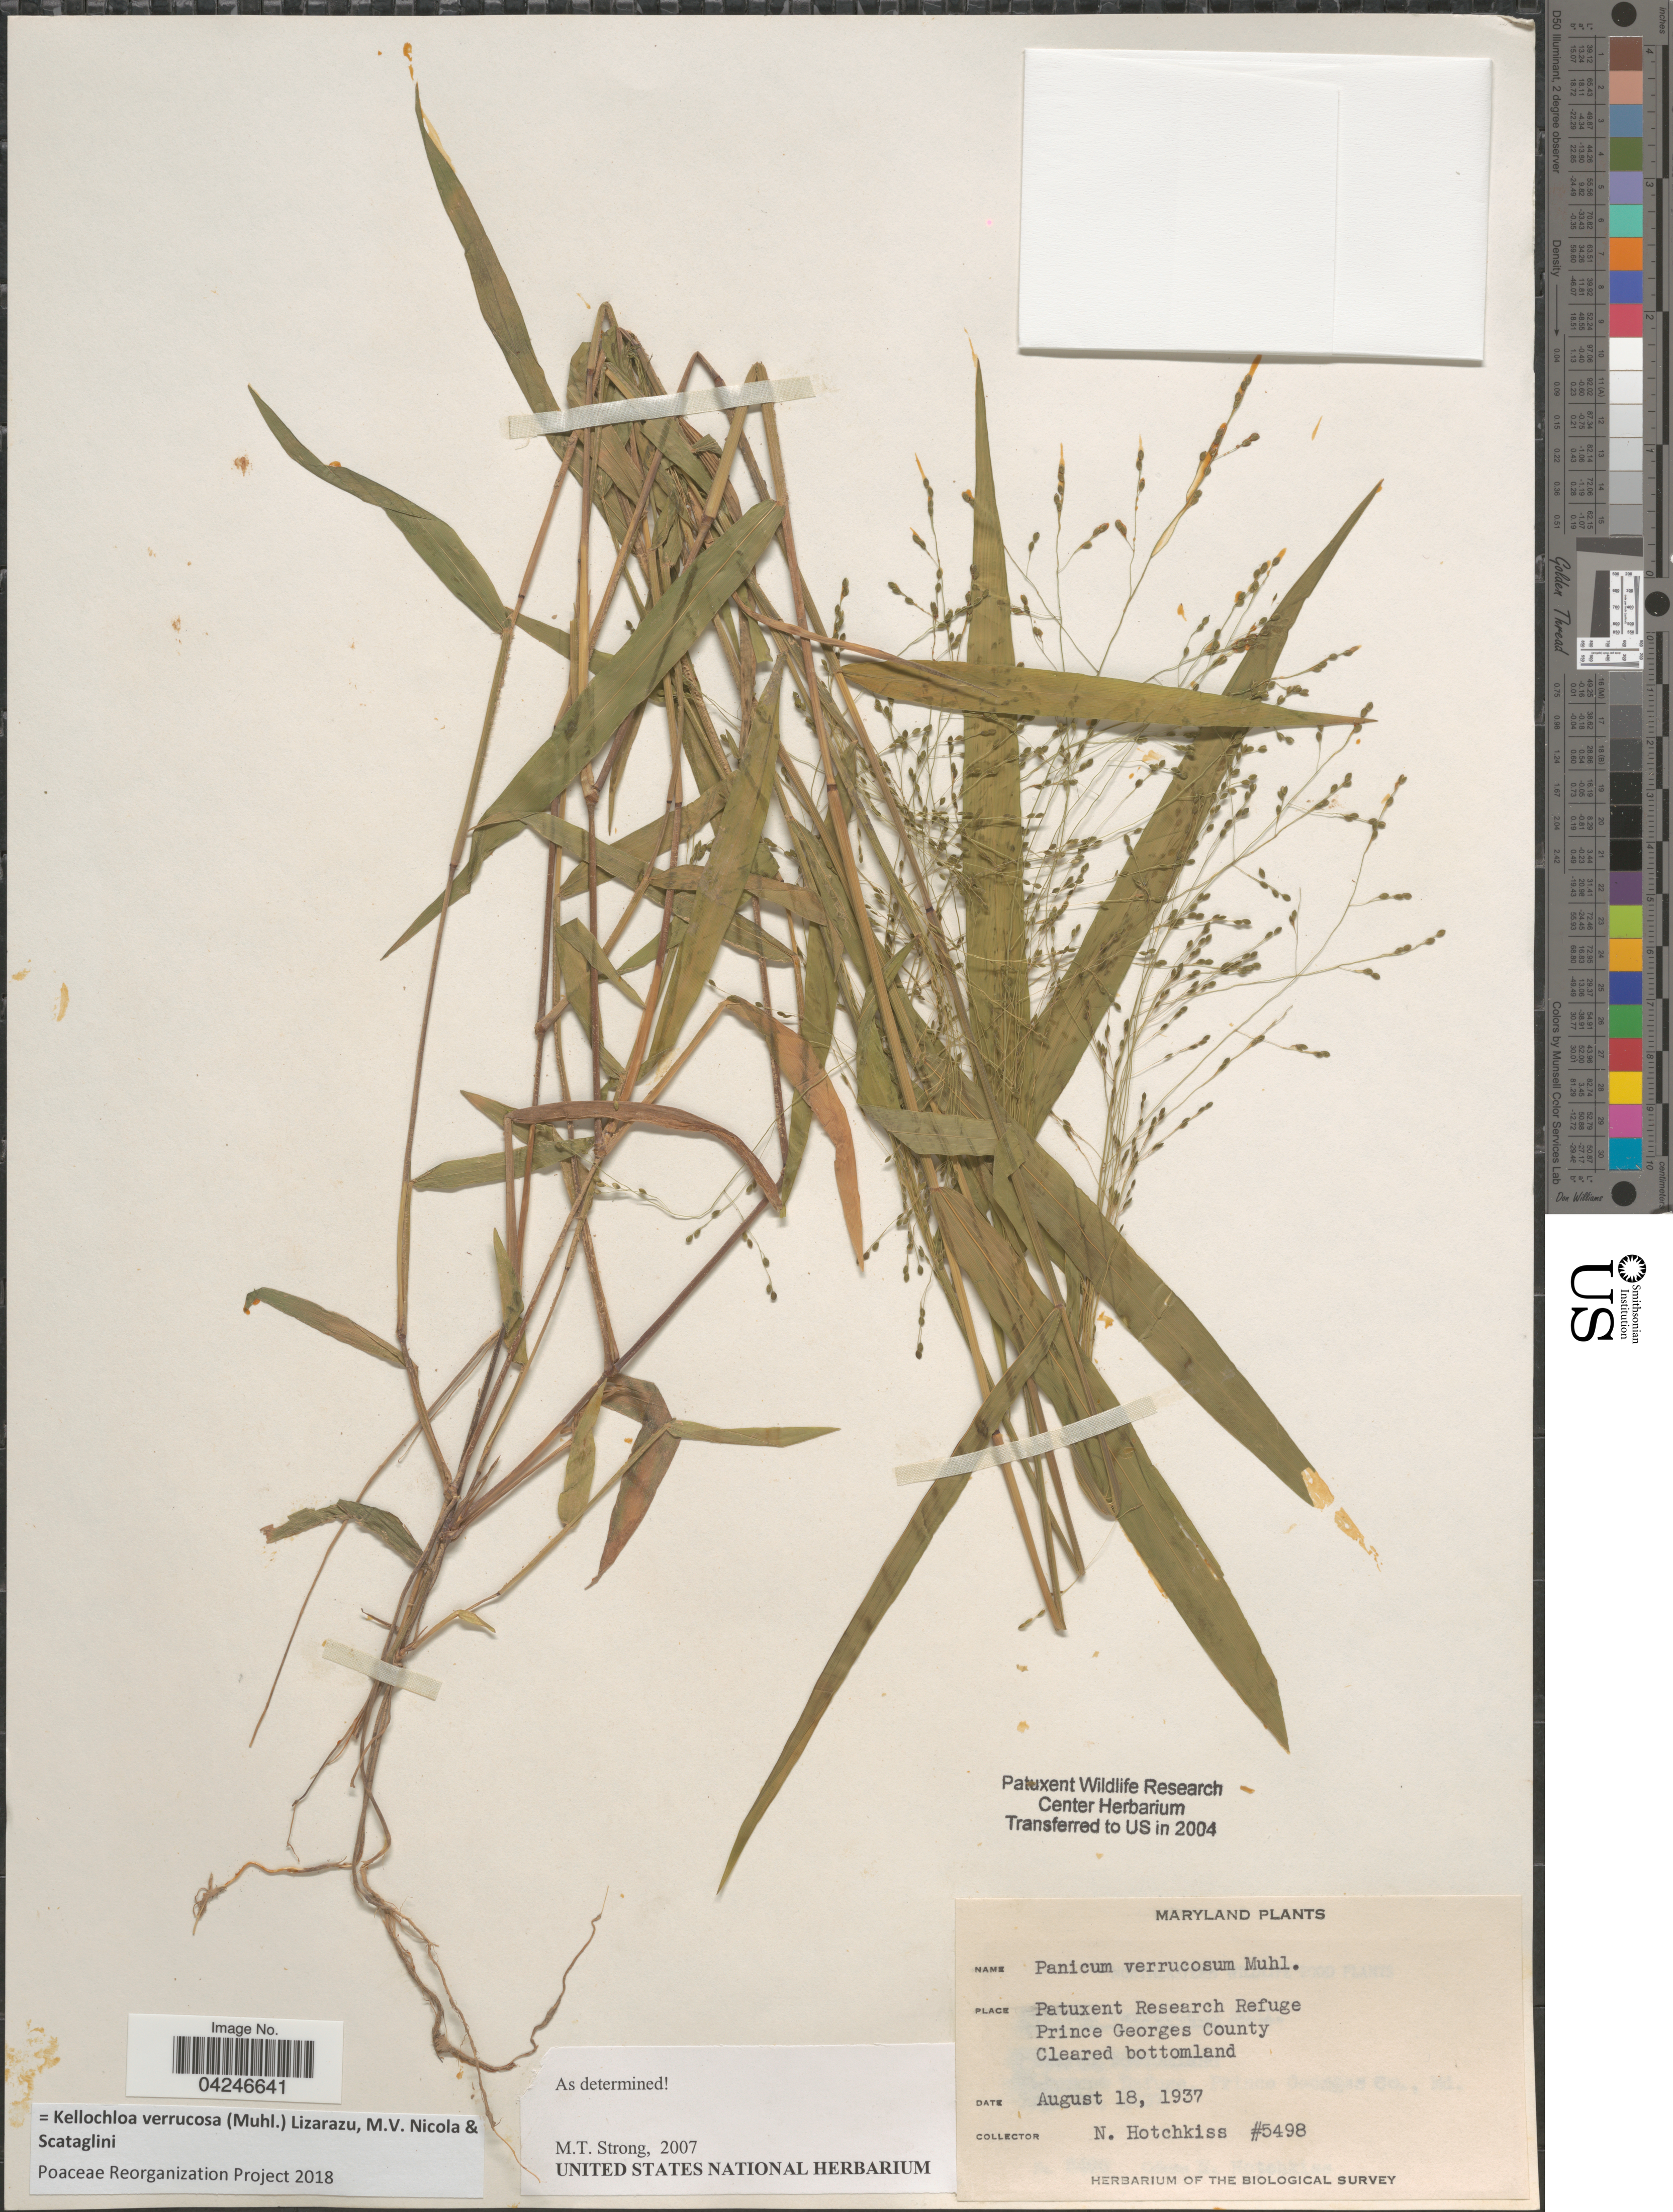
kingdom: Plantae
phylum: Tracheophyta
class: Liliopsida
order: Poales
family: Poaceae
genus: Kellochloa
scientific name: Kellochloa verrucosa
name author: (Muhl.) Lizarazu et al.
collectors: N. Hotchkiss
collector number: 5498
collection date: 1937-08-18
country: United States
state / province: Maryland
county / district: Prince George's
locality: Patuxent Research Refuge. Prince Georges County. The Biological Survey.